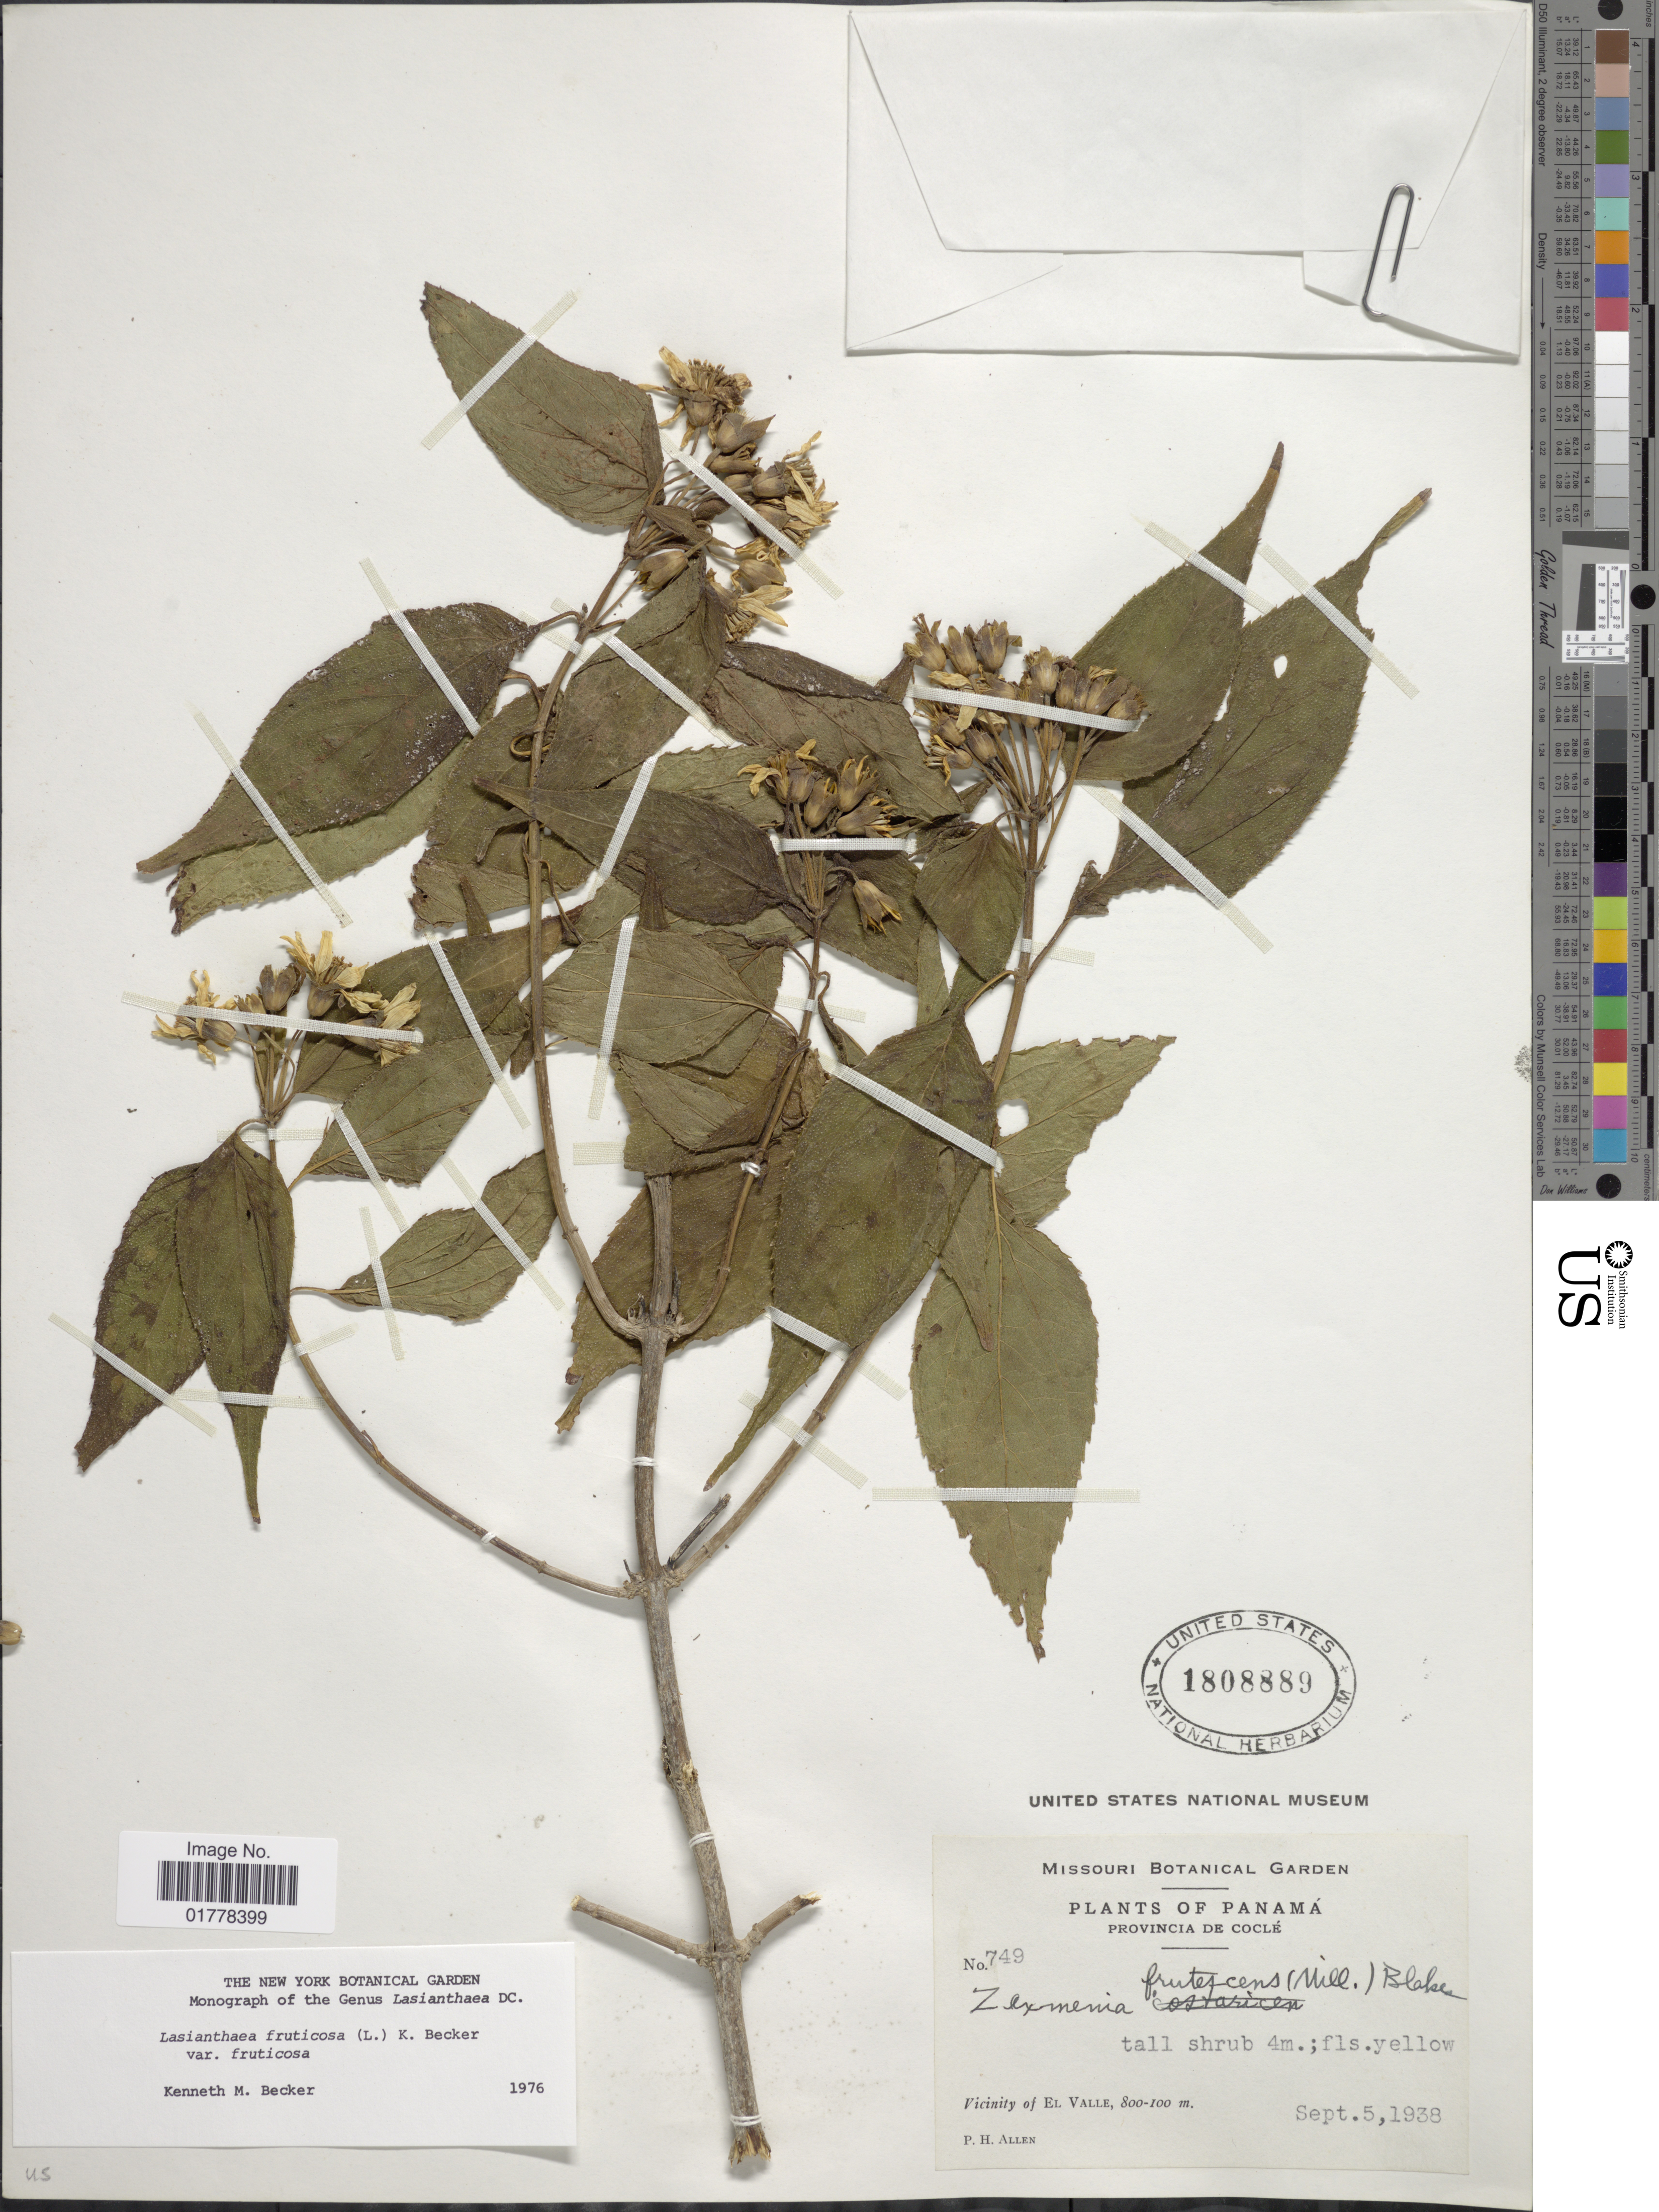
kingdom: Plantae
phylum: Tracheophyta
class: Magnoliopsida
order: Asterales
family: Asteraceae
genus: Lasianthaea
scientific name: Lasianthaea fruticosa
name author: (L.) K.M. Becker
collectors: P. H. Allen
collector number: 749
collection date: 1938-09-05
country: Panama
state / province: Coclé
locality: Panamá. Provincia de Coclé. Vicinity of El Valle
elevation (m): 100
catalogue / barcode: US 1808889